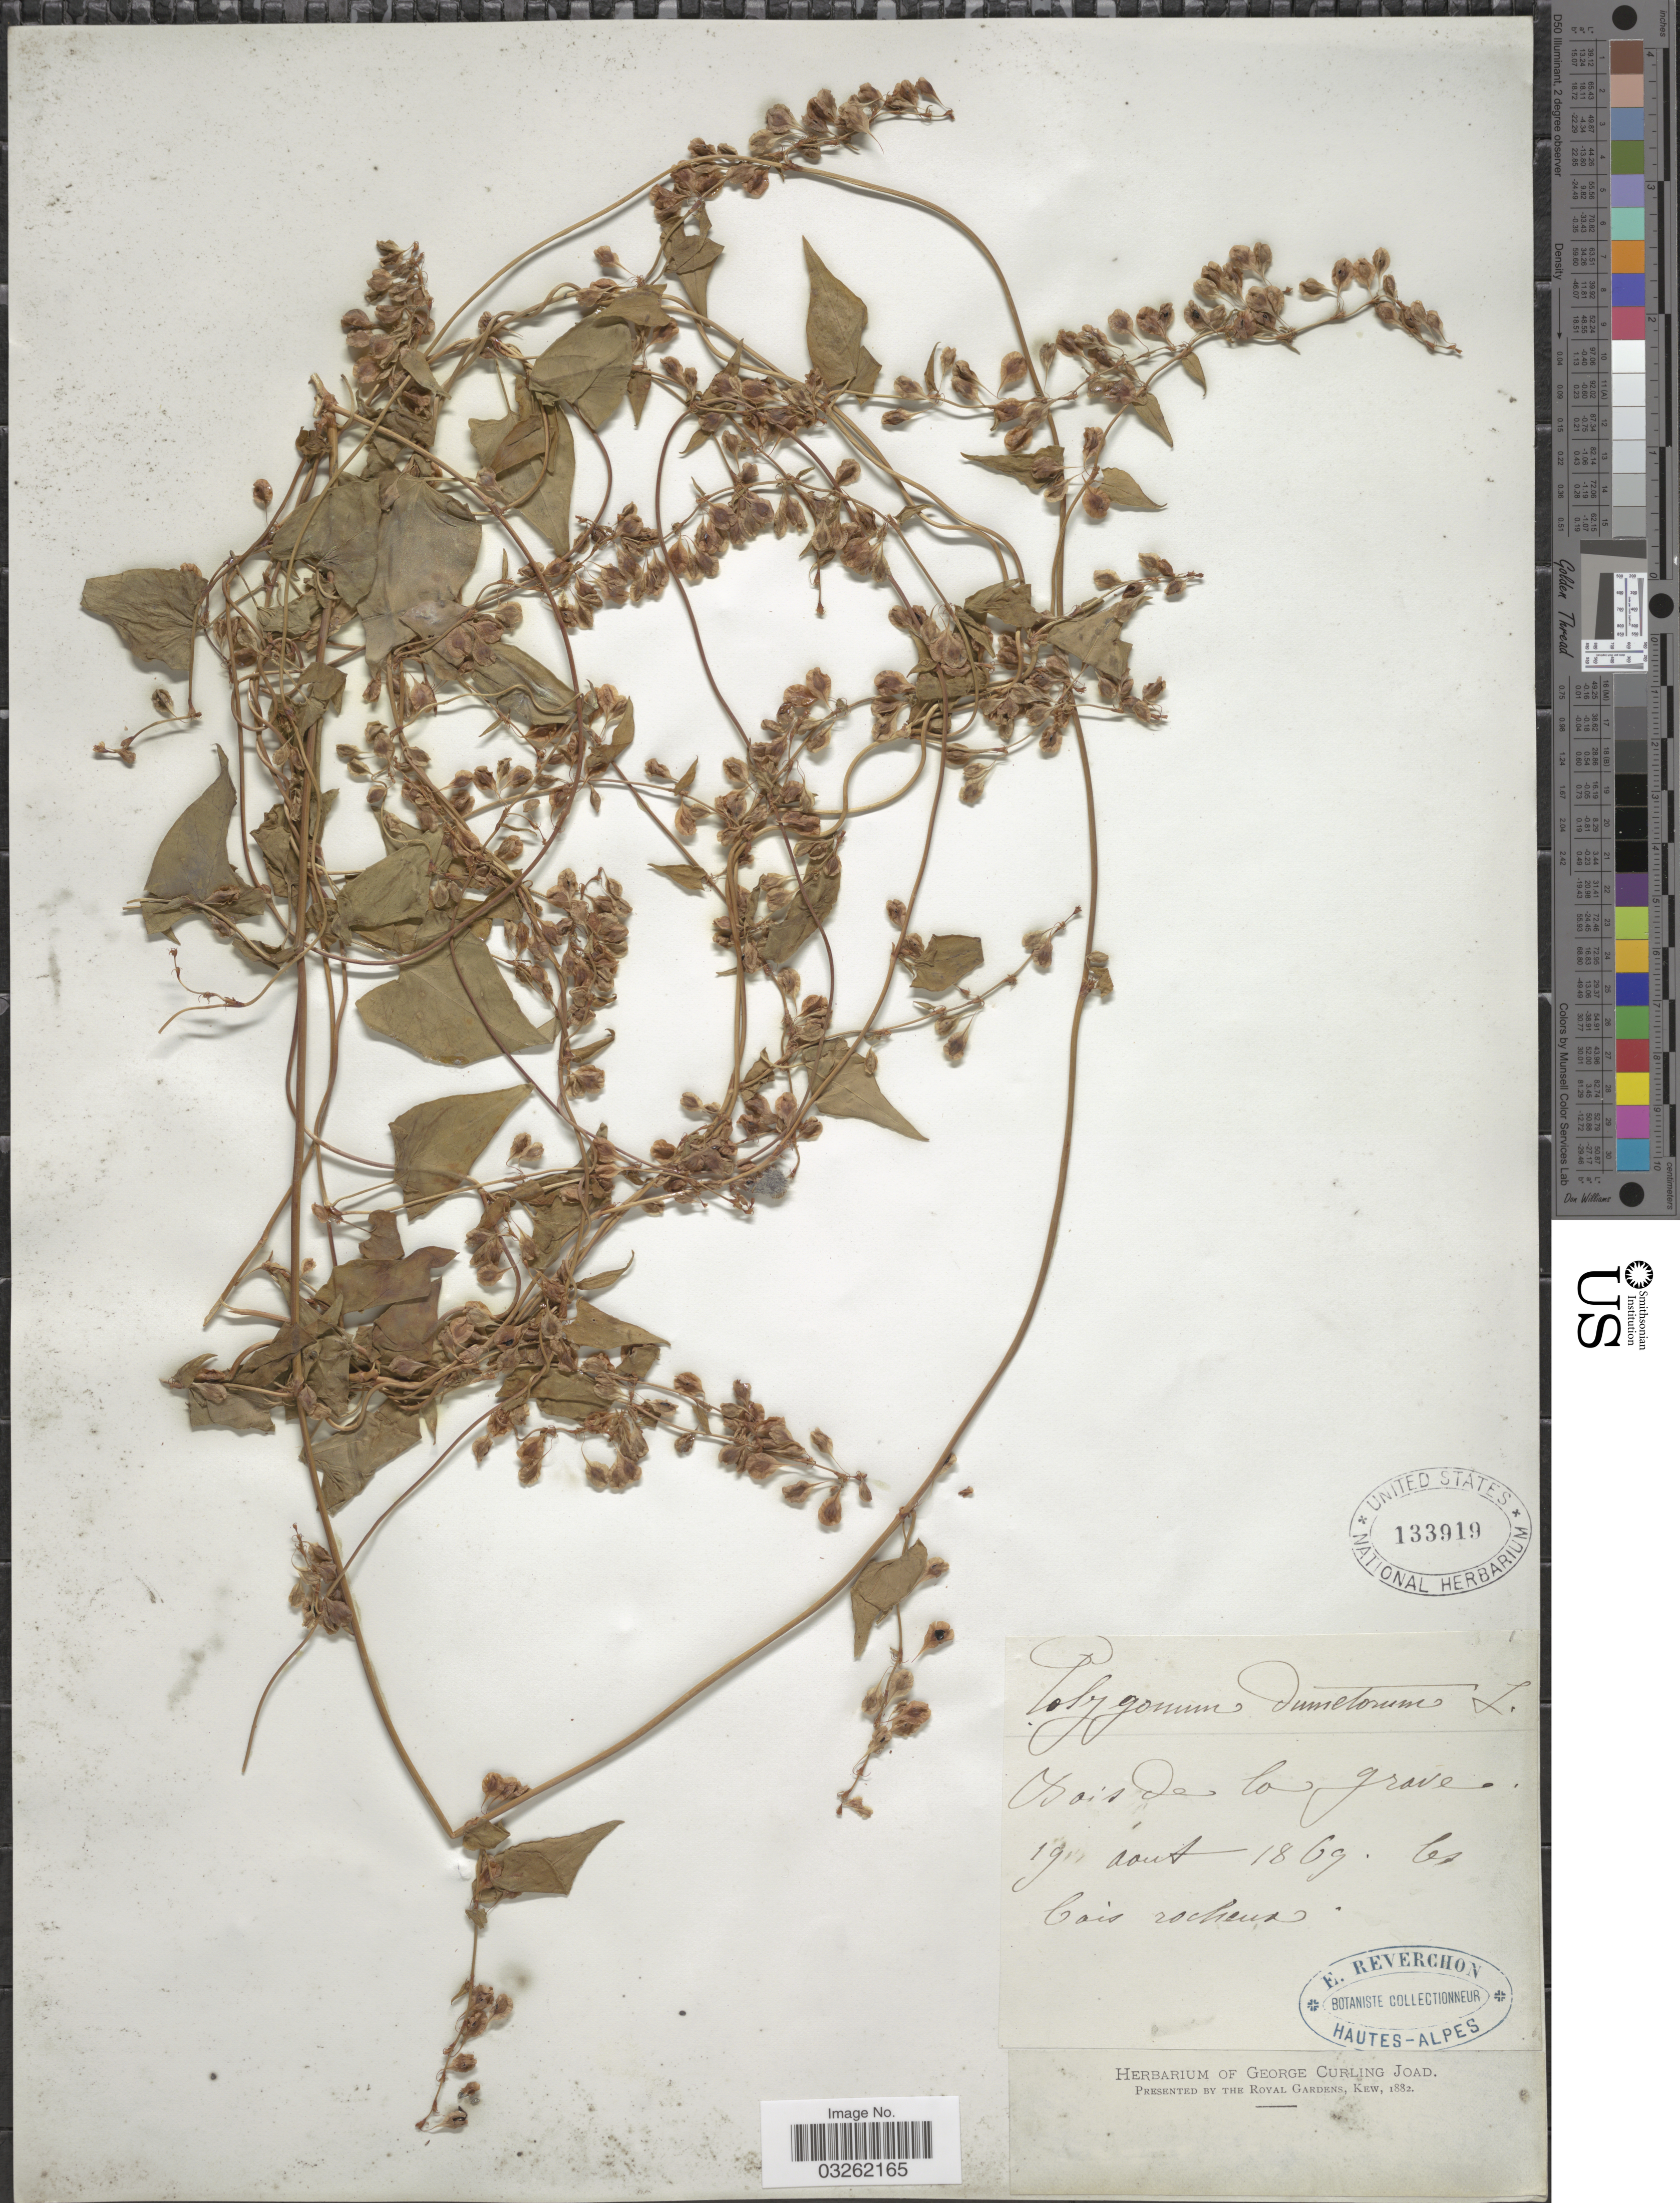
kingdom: Plantae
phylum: Tracheophyta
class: Magnoliopsida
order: Caryophyllales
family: Polygonaceae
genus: Fallopia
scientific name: Fallopia dumetorum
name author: (L.) Holub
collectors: E. Reverchon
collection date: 1869-08-19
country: France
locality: Bois de la grave.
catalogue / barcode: US 133919